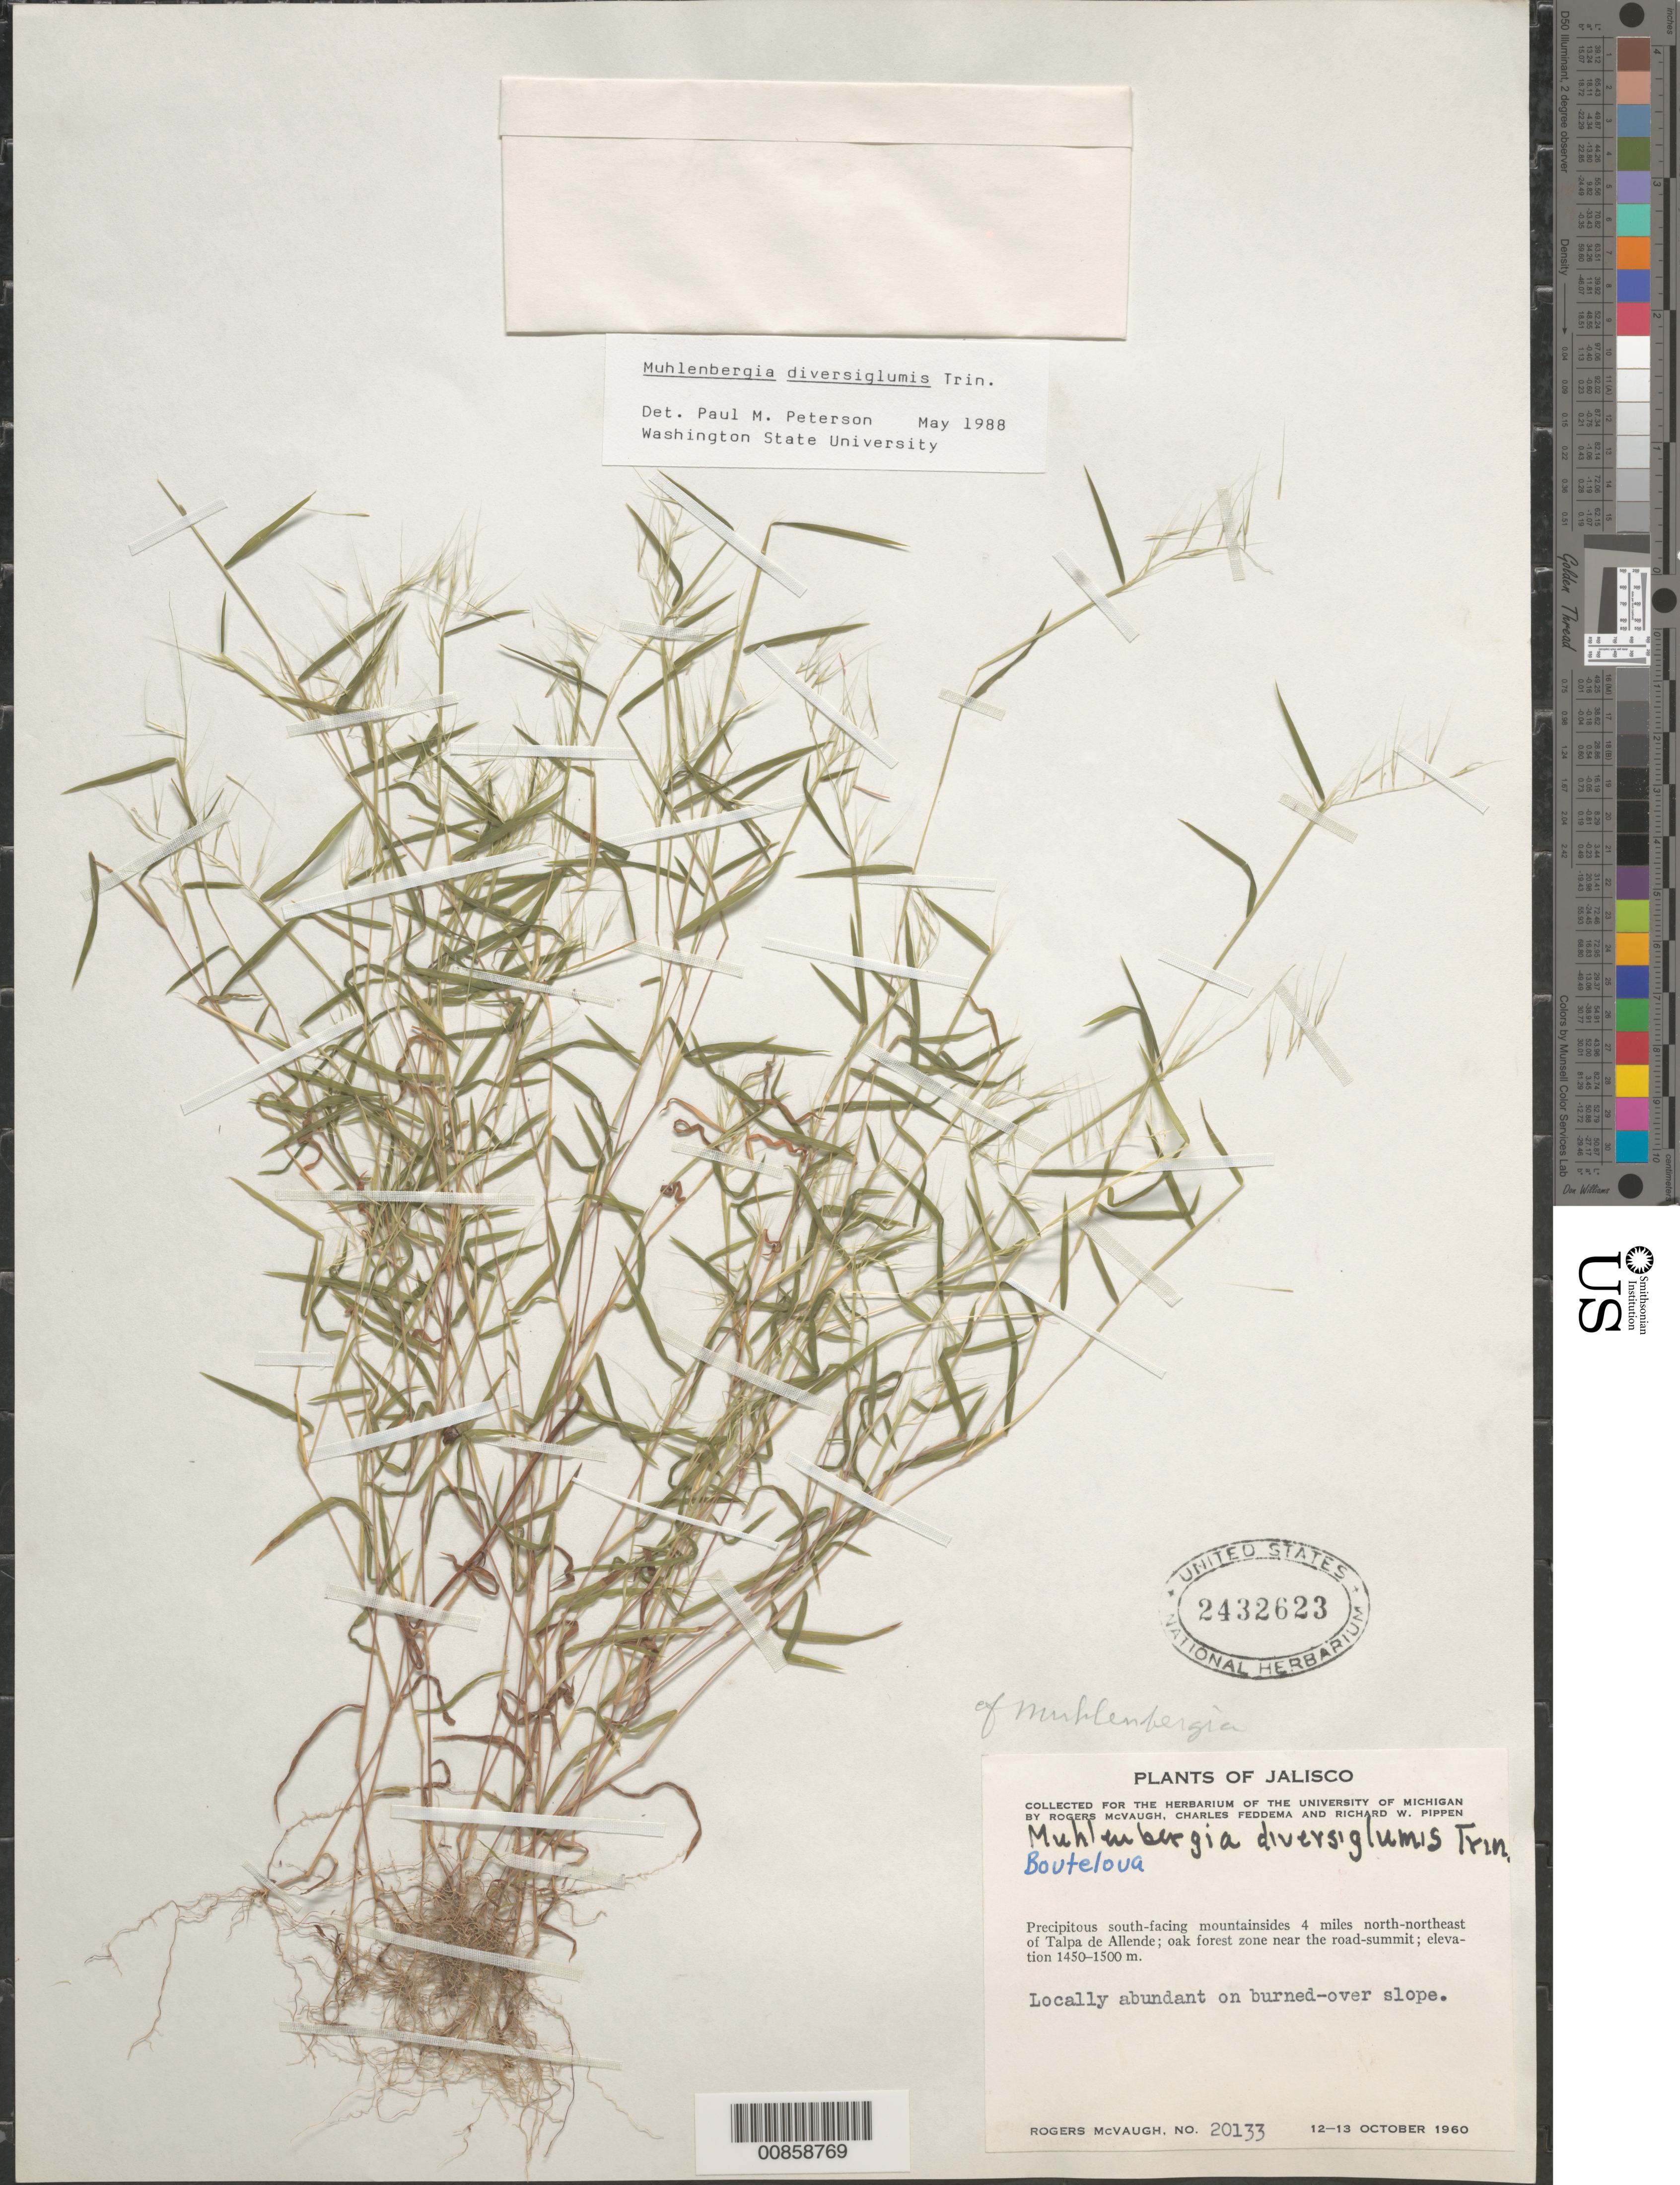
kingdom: Plantae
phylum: Tracheophyta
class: Liliopsida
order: Poales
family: Poaceae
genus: Muhlenbergia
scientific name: Muhlenbergia diversiglumis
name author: Trin.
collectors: R. McVaugh, C. Feddema & R. W. Pippen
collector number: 20133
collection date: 1960-10-12/1960-10-13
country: Mexico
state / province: Jalisco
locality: Precipitous south-facing mountainsides 4 miles north-northeast of Talpa de Allende; oak forest zone near the road-summit.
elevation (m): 1450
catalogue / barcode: US 2432623